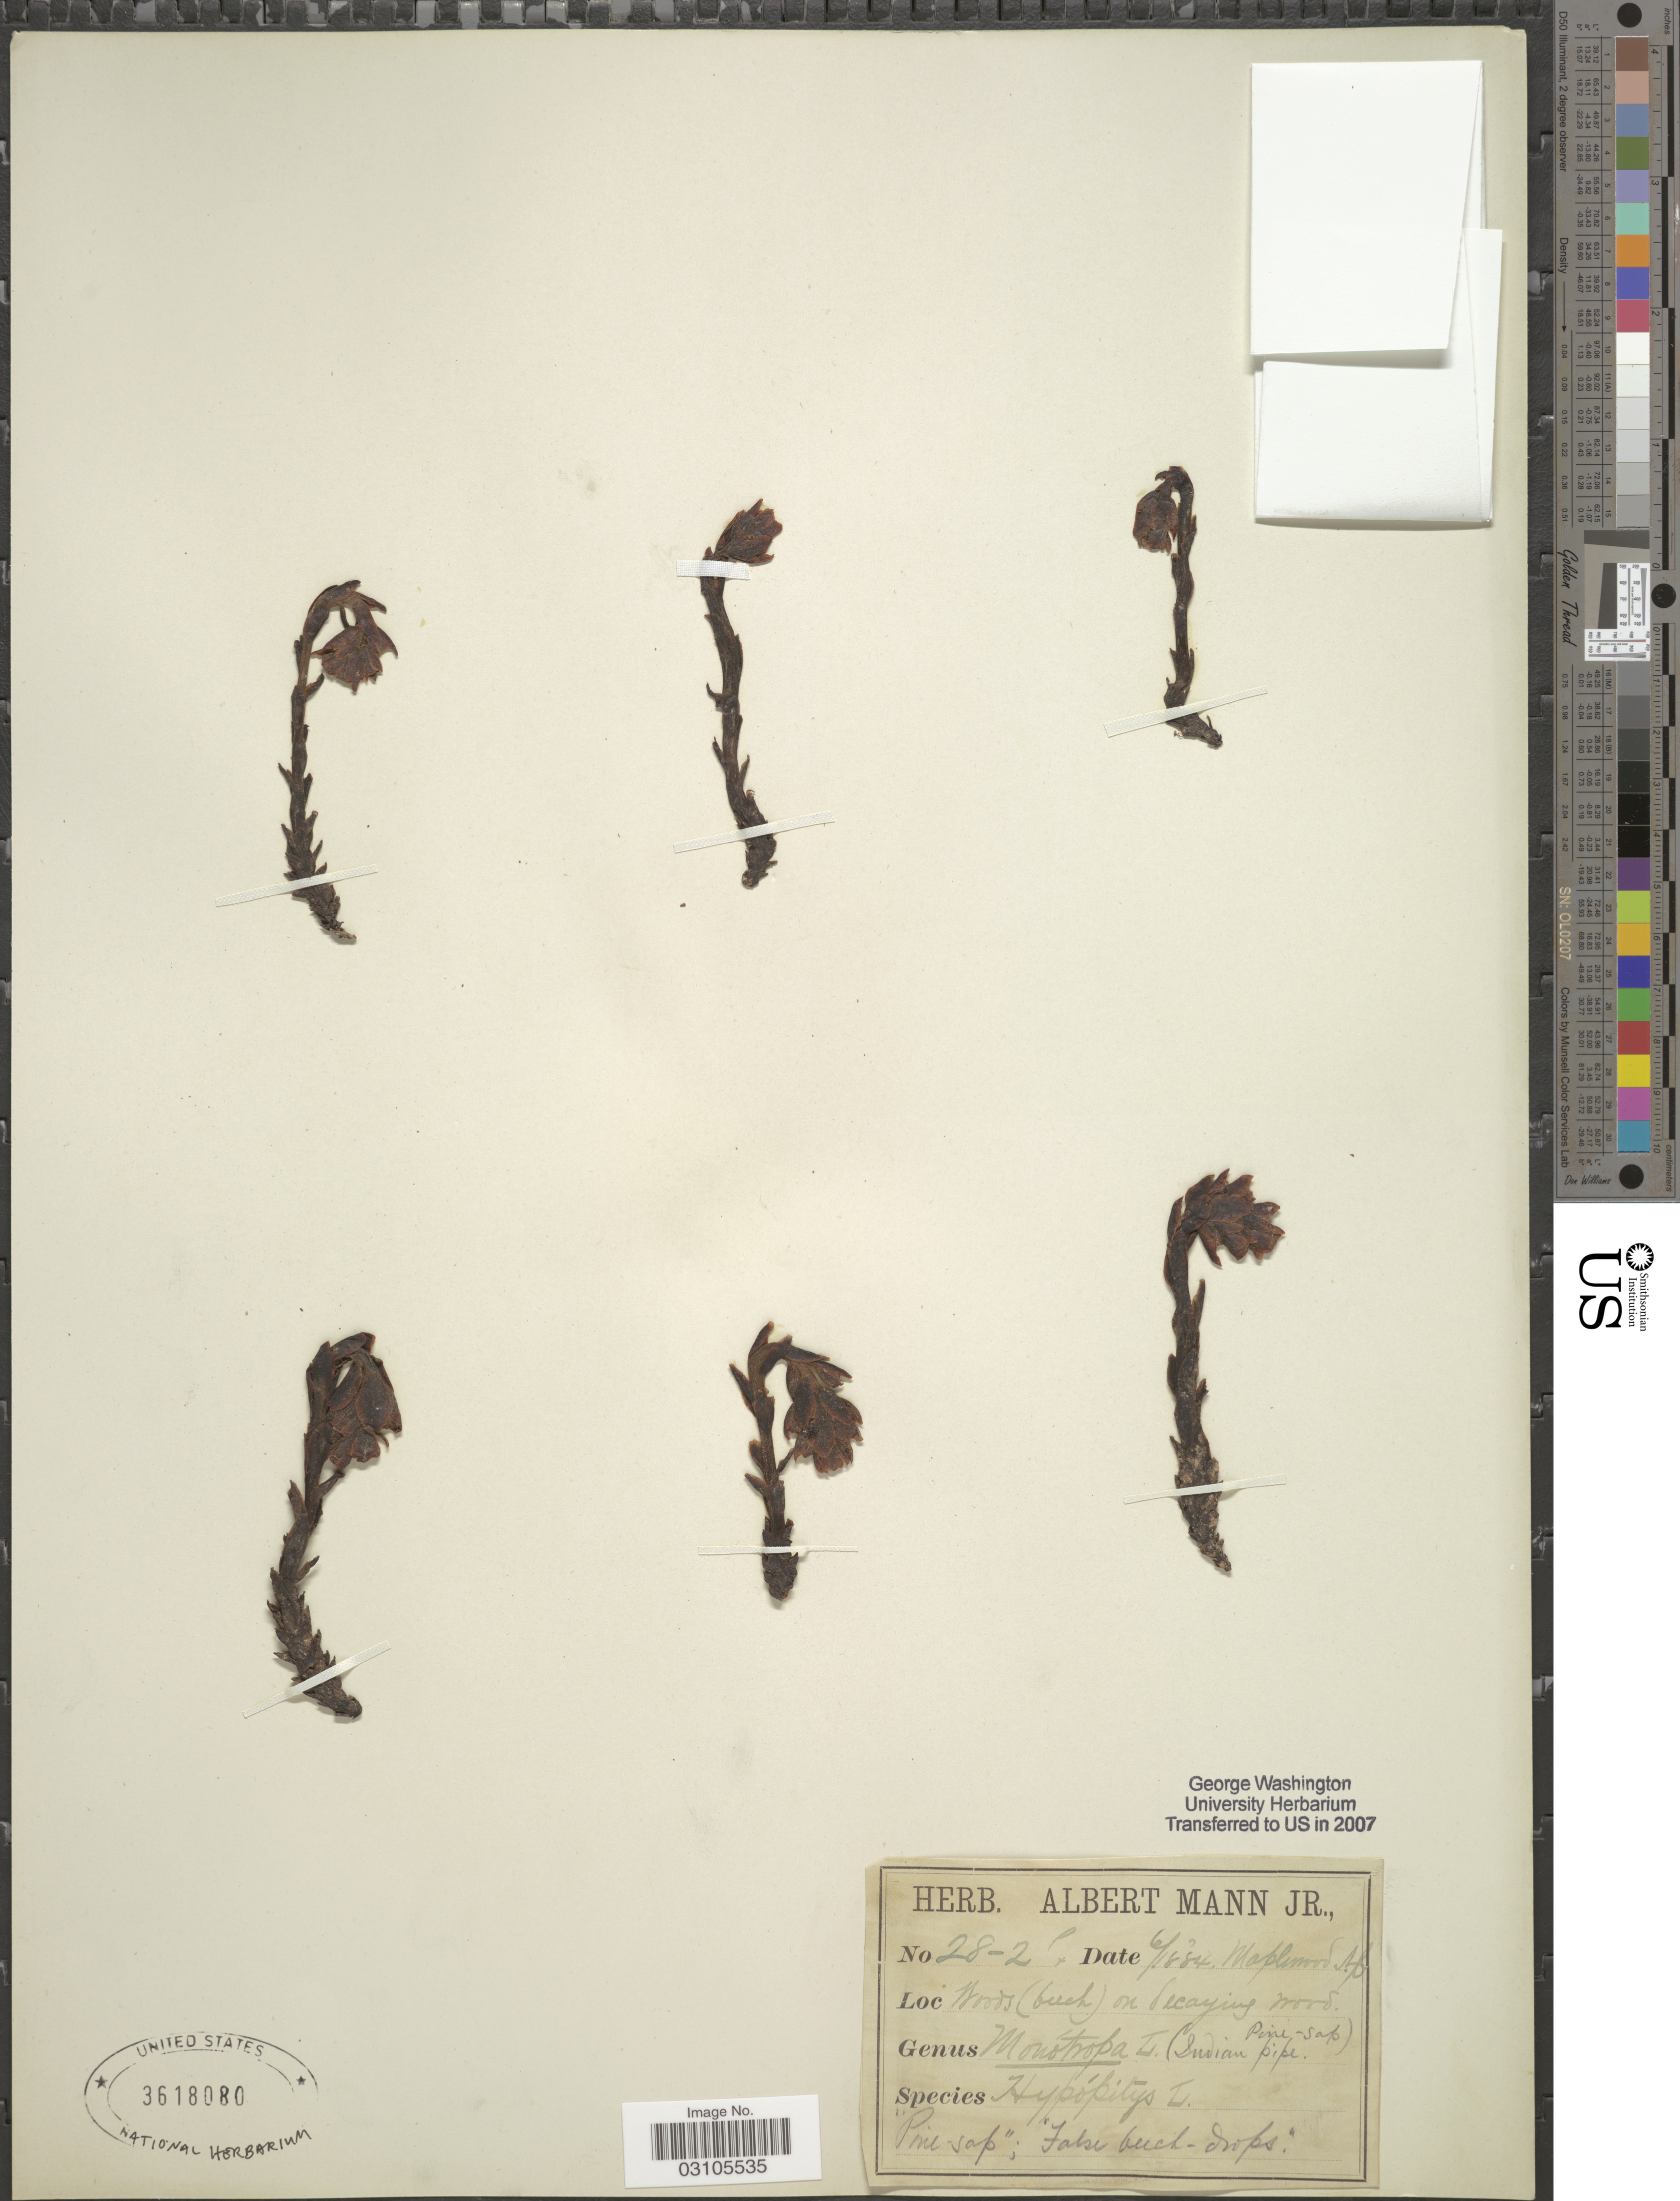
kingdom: Plantae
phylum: Tracheophyta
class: Magnoliopsida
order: Ericales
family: Ericaceae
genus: Monotropa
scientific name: Monotropa hypopitys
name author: L.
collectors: Ex herb. Albert Mann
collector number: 28-2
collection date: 1884-06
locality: Maplewood Ap. Woods (beech) on decaying wood.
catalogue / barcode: US 3618080